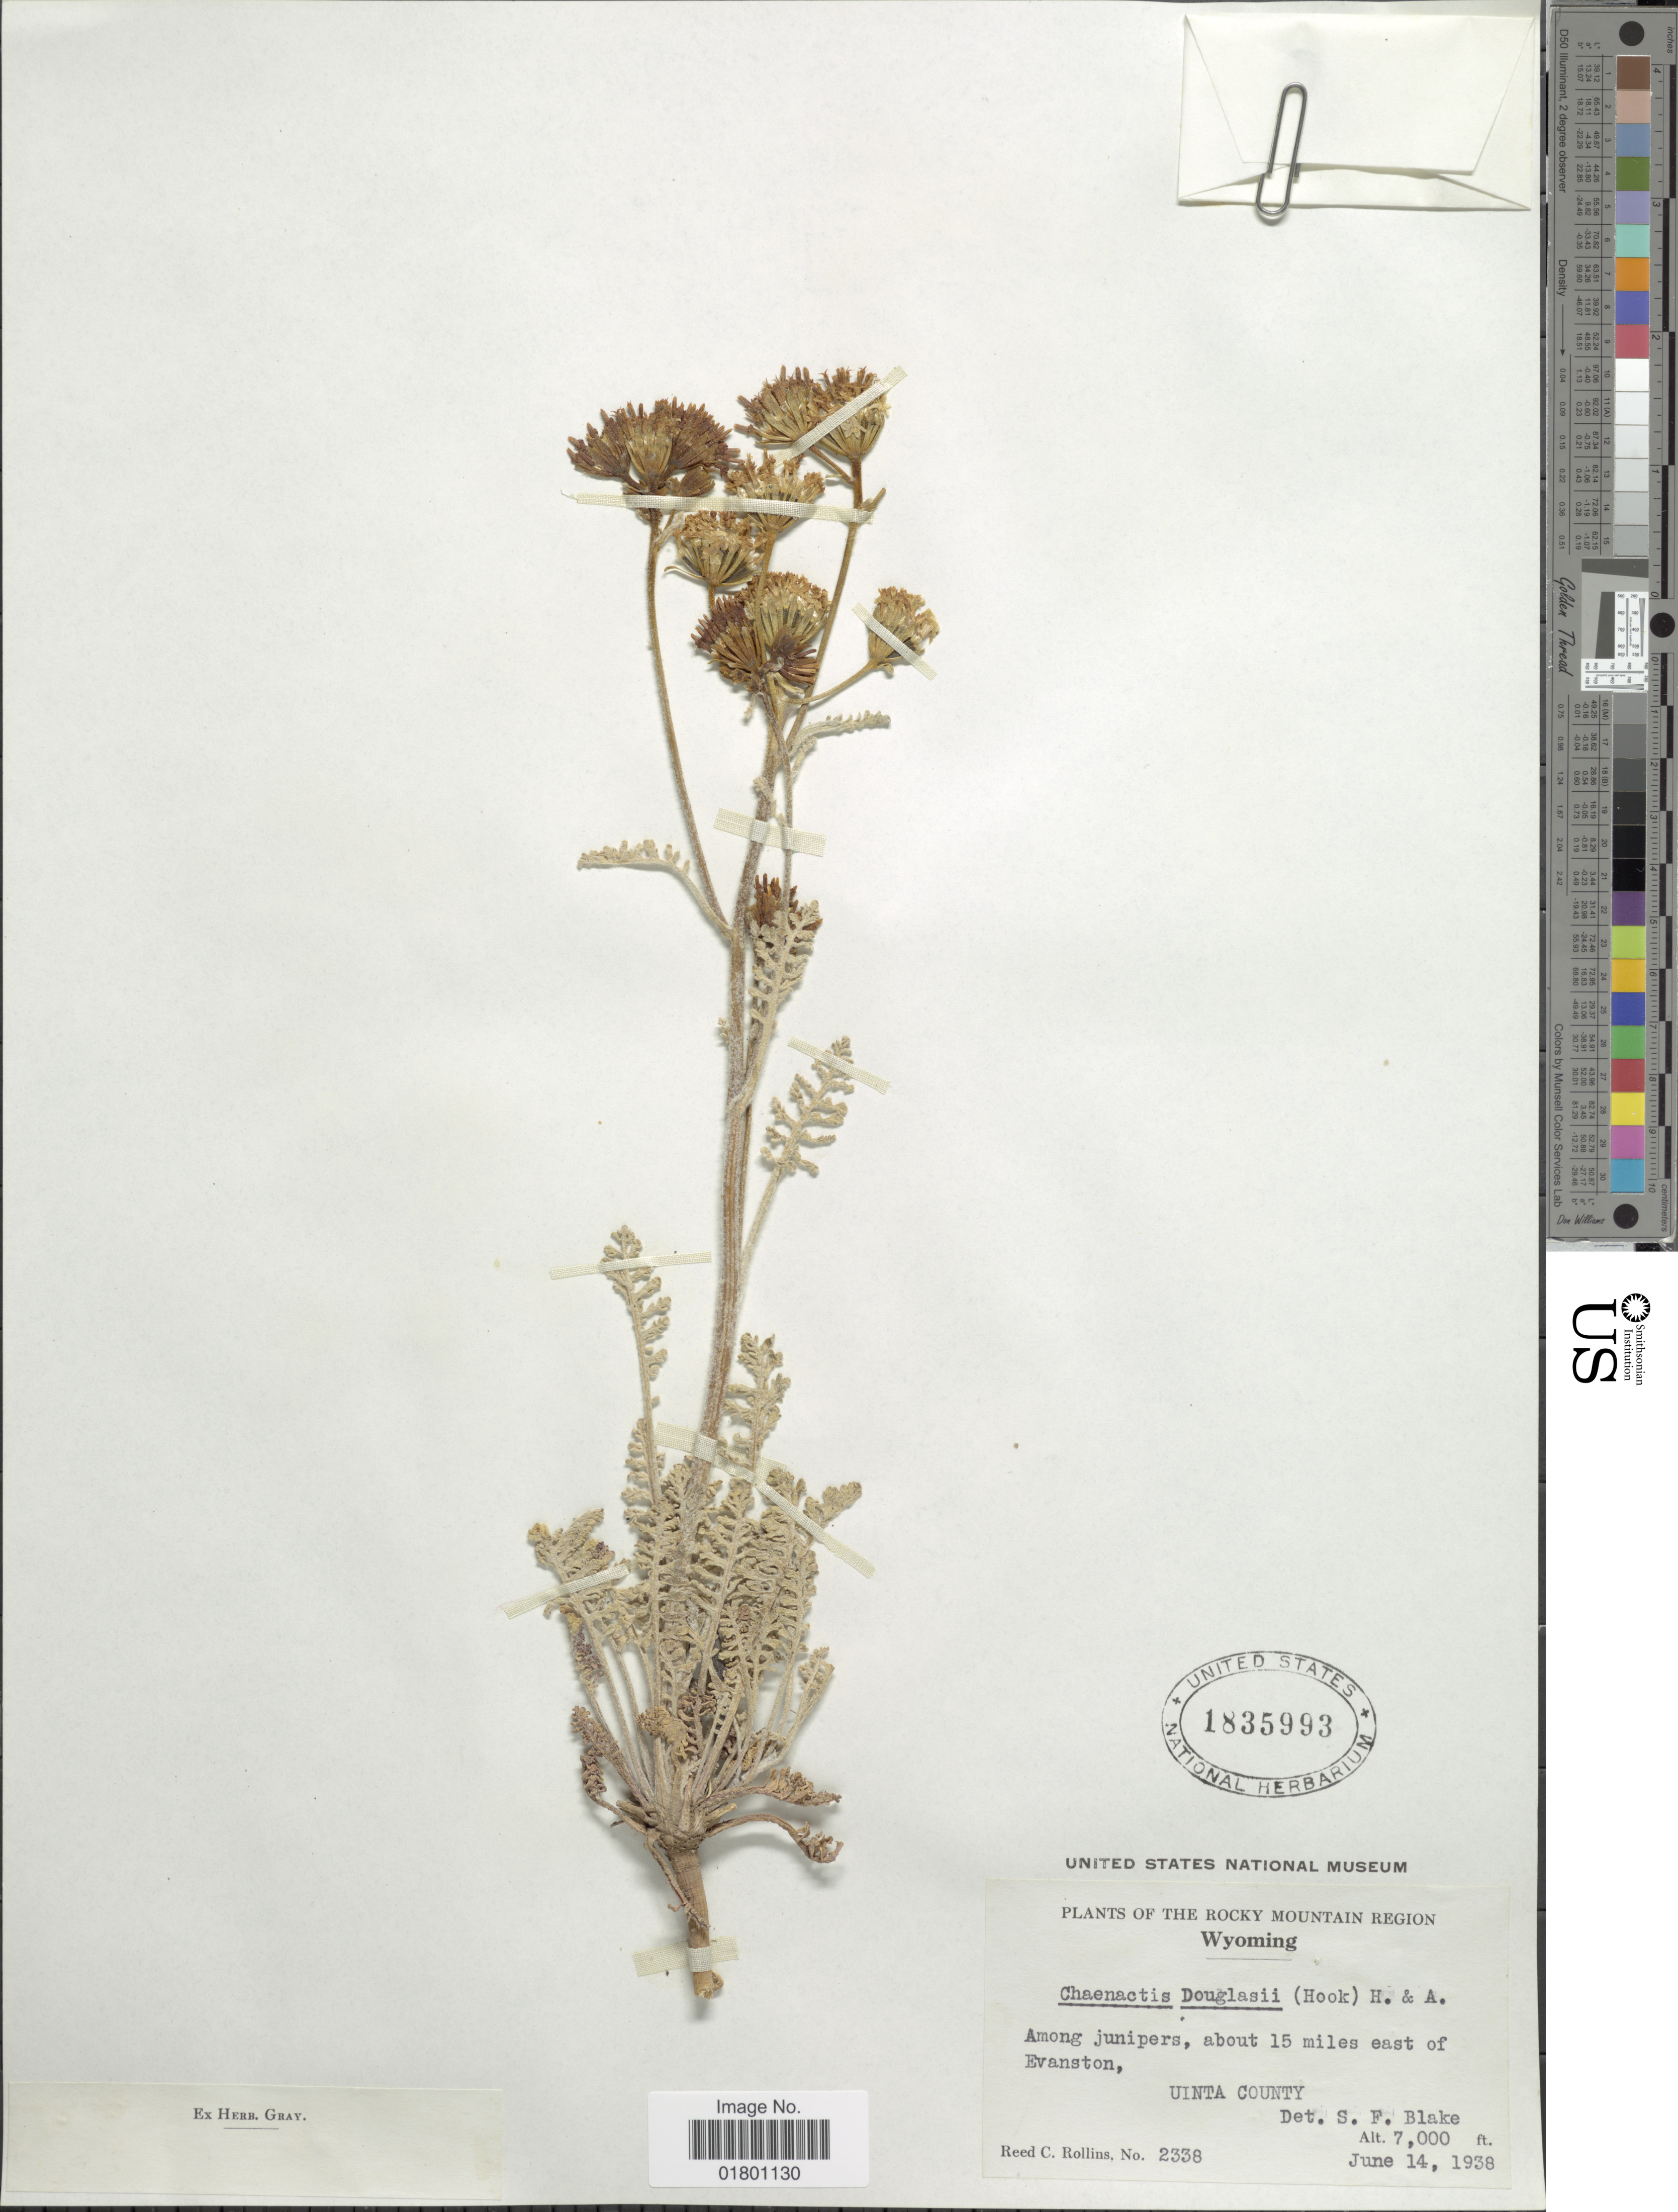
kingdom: Plantae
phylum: Tracheophyta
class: Magnoliopsida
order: Asterales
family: Asteraceae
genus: Chaenactis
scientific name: Chaenactis douglasii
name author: Hook. & Arn.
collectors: R. C. Rollins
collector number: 2338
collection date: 1938-06-14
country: United States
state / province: Wyoming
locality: Among junipers, about 15 miles east of Evanston, Uinta County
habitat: among junipers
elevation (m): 2134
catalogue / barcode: US 1835993